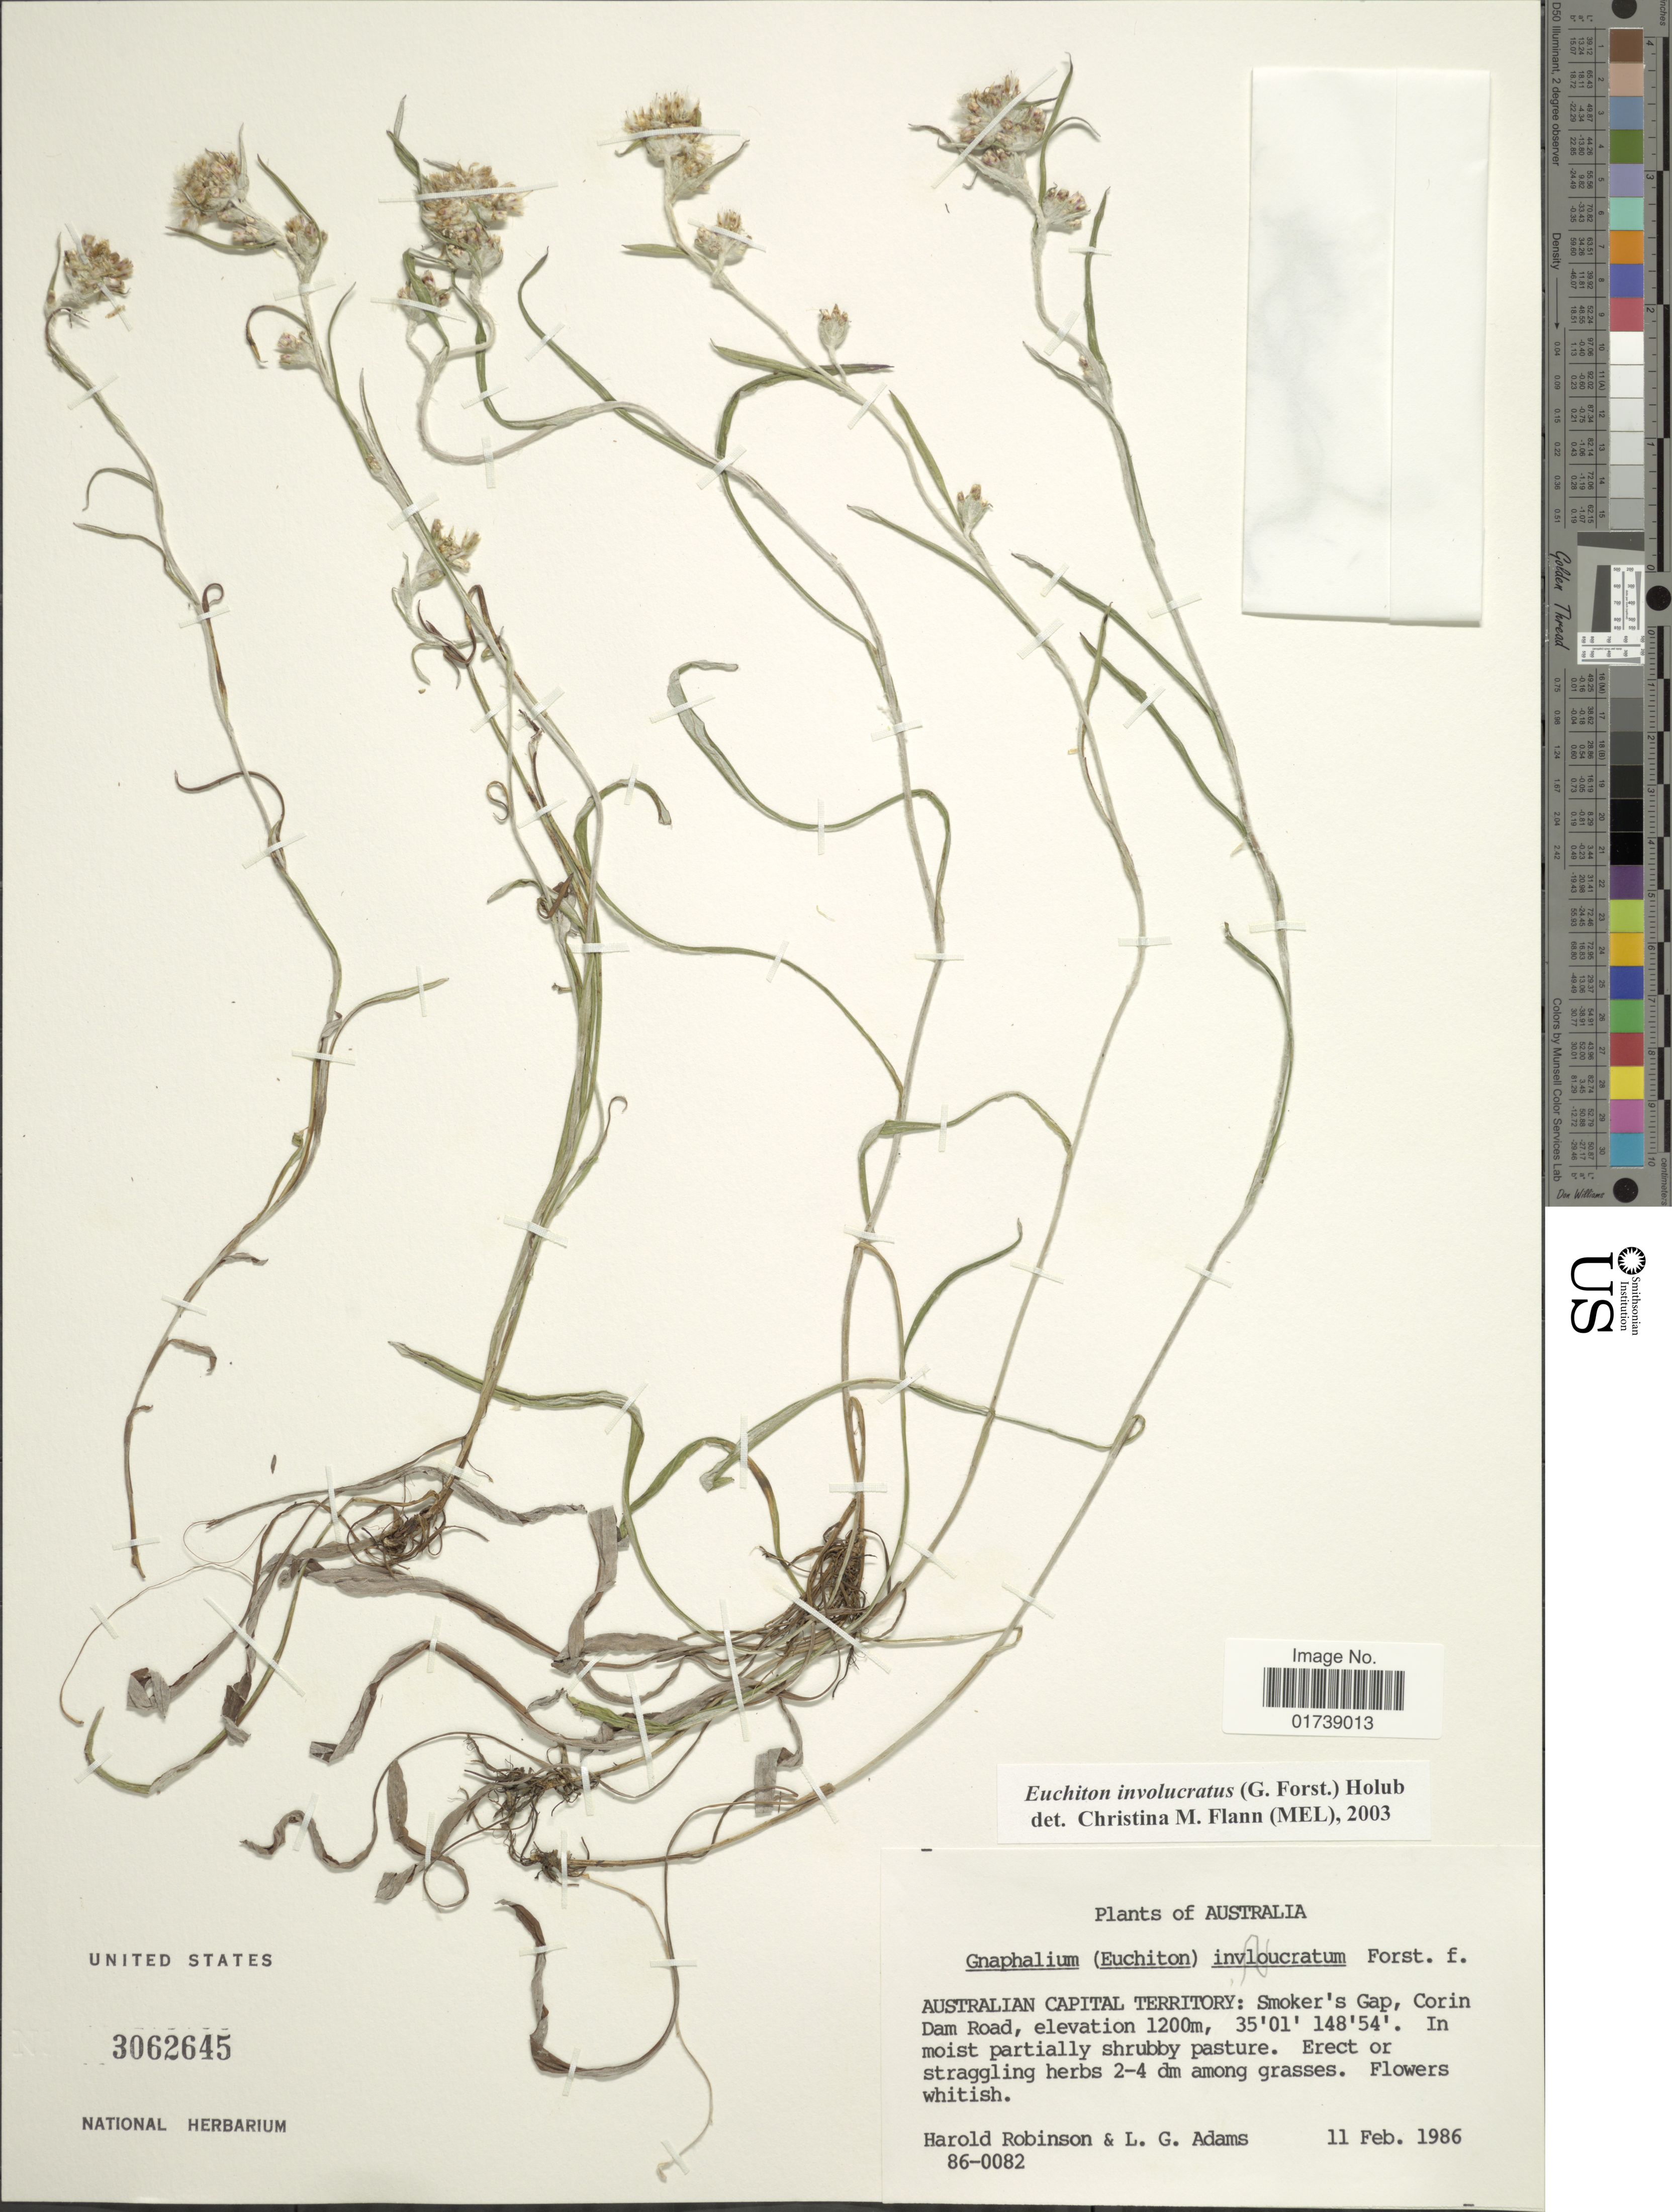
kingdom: Plantae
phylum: Tracheophyta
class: Magnoliopsida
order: Asterales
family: Asteraceae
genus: Euchiton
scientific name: Euchiton involucratus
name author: (G. Forst.) Holub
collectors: H. Robinson & L. G. Adams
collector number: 86-0082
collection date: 1986-02-11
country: Australia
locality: Australian Capital Territory: Smoker's Gap, Corin Dam Road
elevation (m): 1200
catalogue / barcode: US 3062645